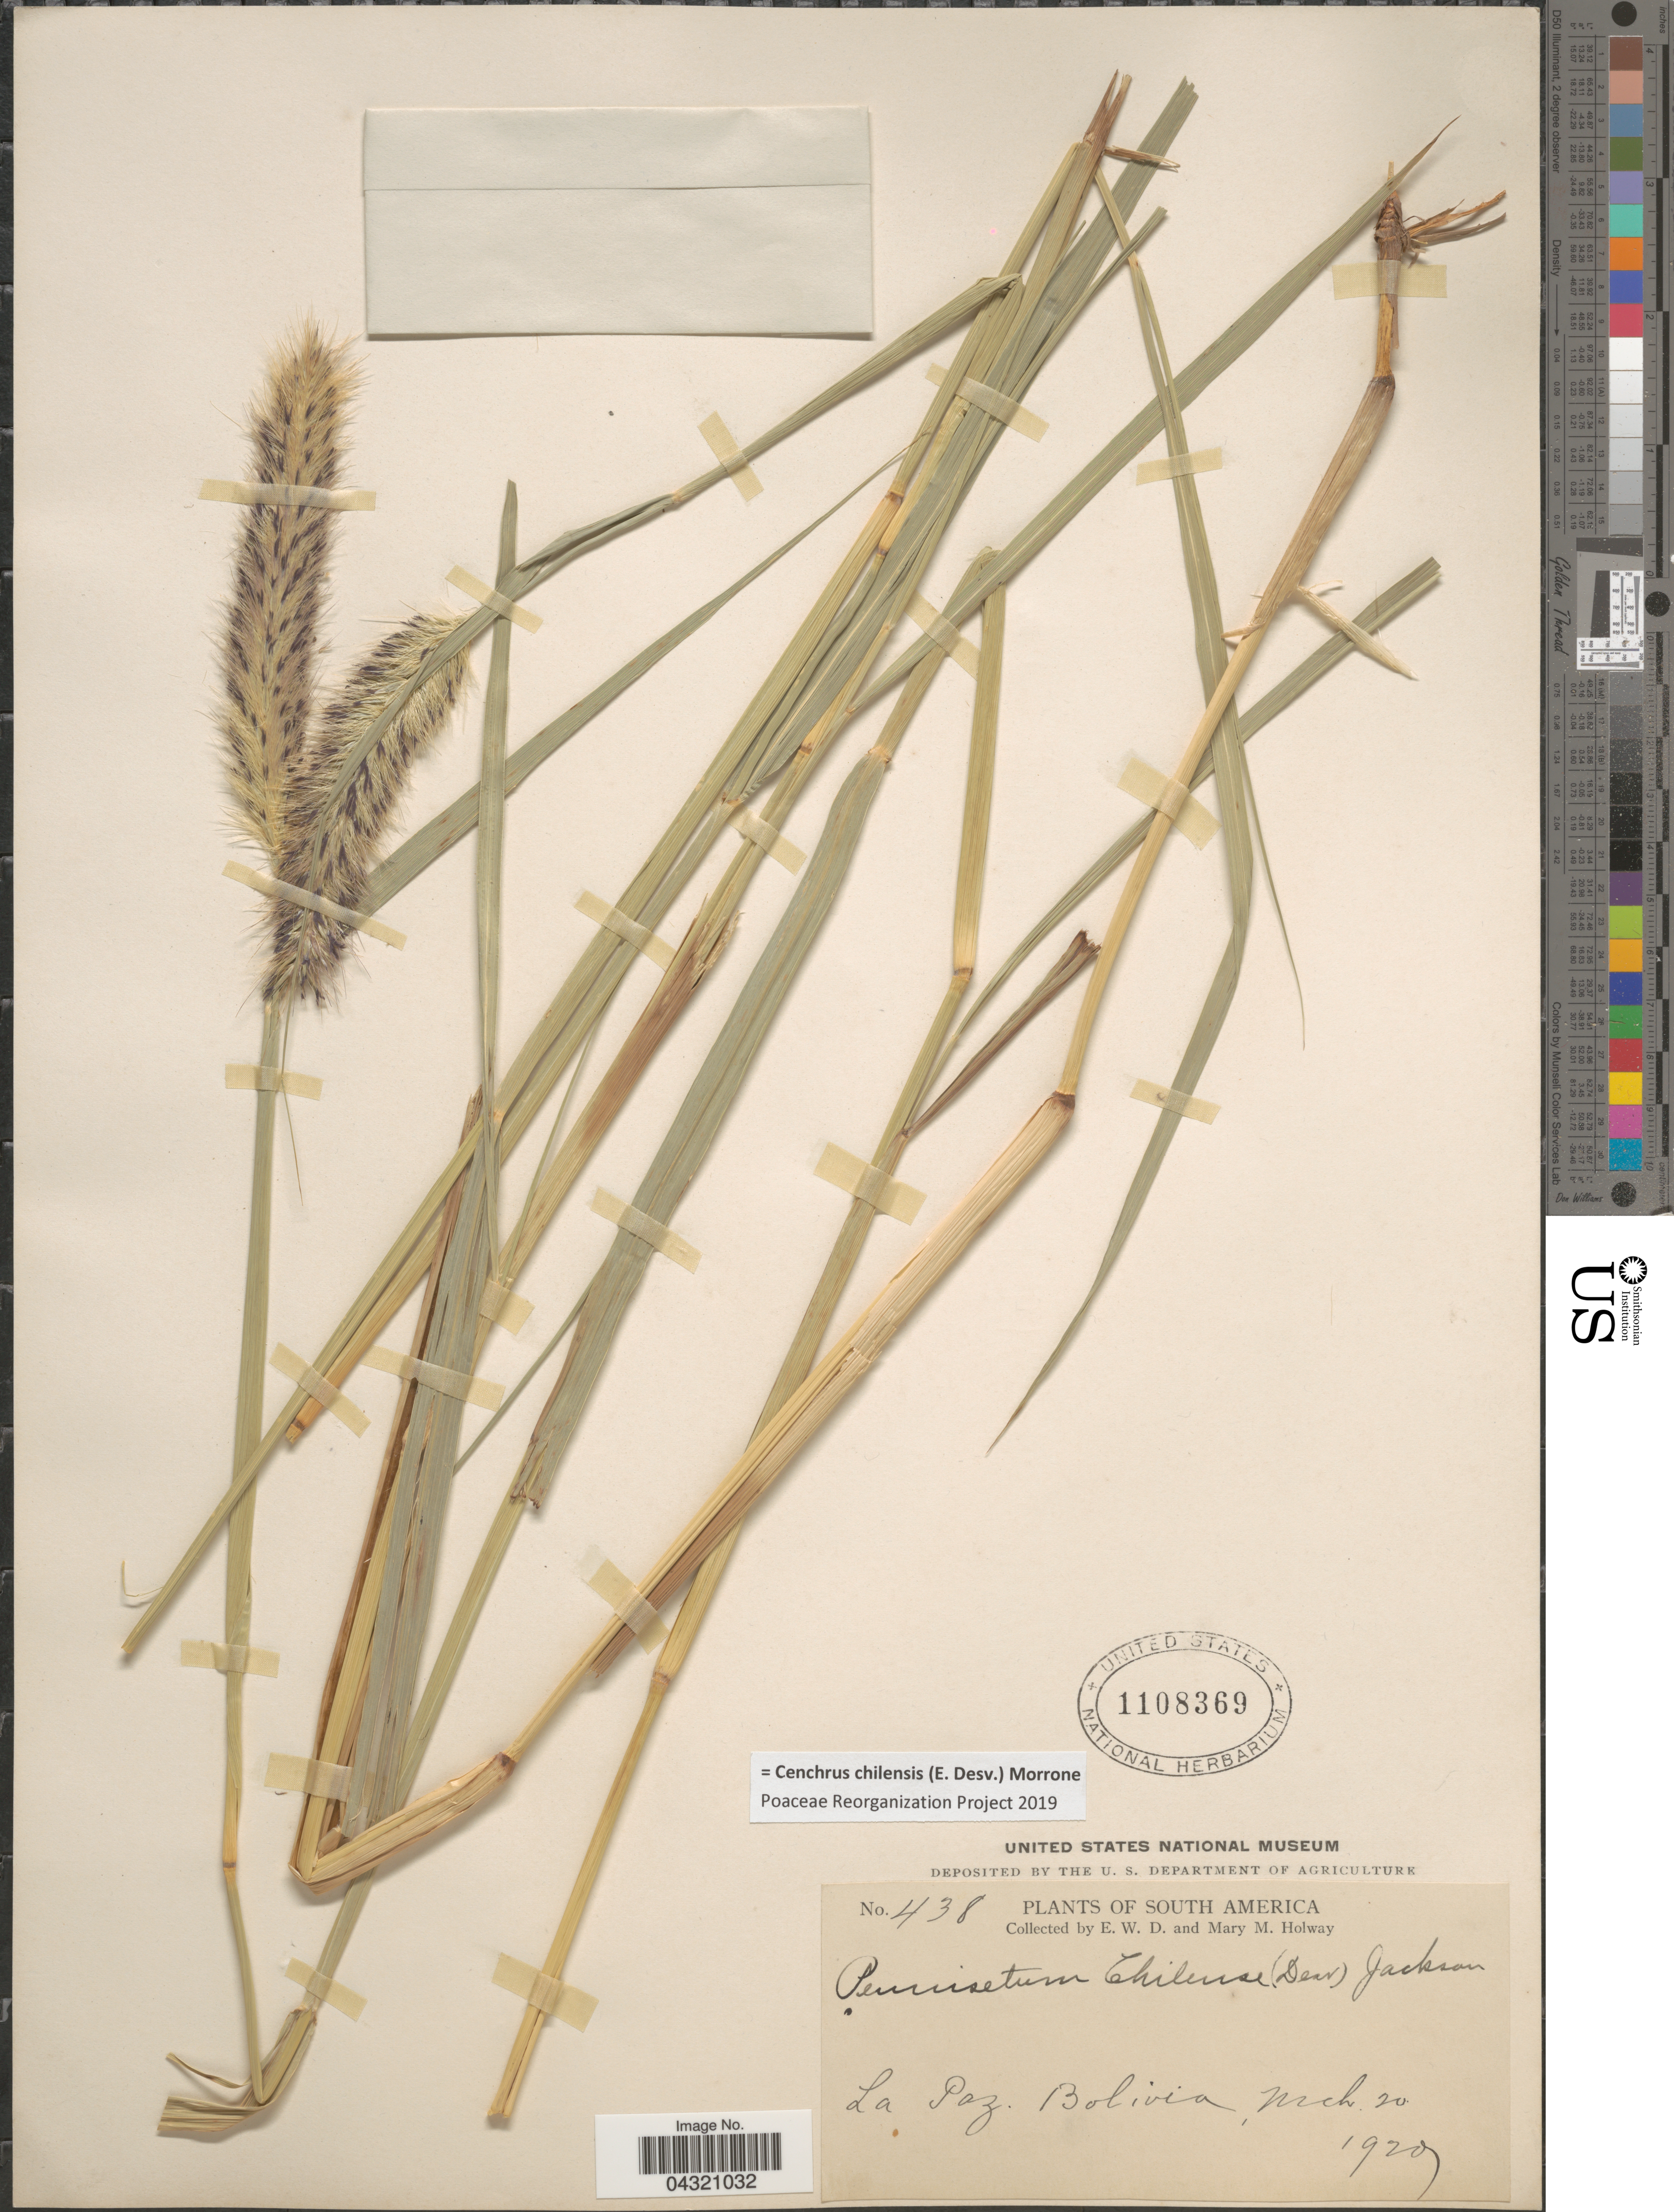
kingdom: Plantae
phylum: Tracheophyta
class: Liliopsida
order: Poales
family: Poaceae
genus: Cenchrus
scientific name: Cenchrus chilensis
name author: (É. Desv.) Morrone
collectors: E. W. D. Holway & M. M. Holway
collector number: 438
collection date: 1920-03-20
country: Bolivia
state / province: La Paz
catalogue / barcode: US 1108369